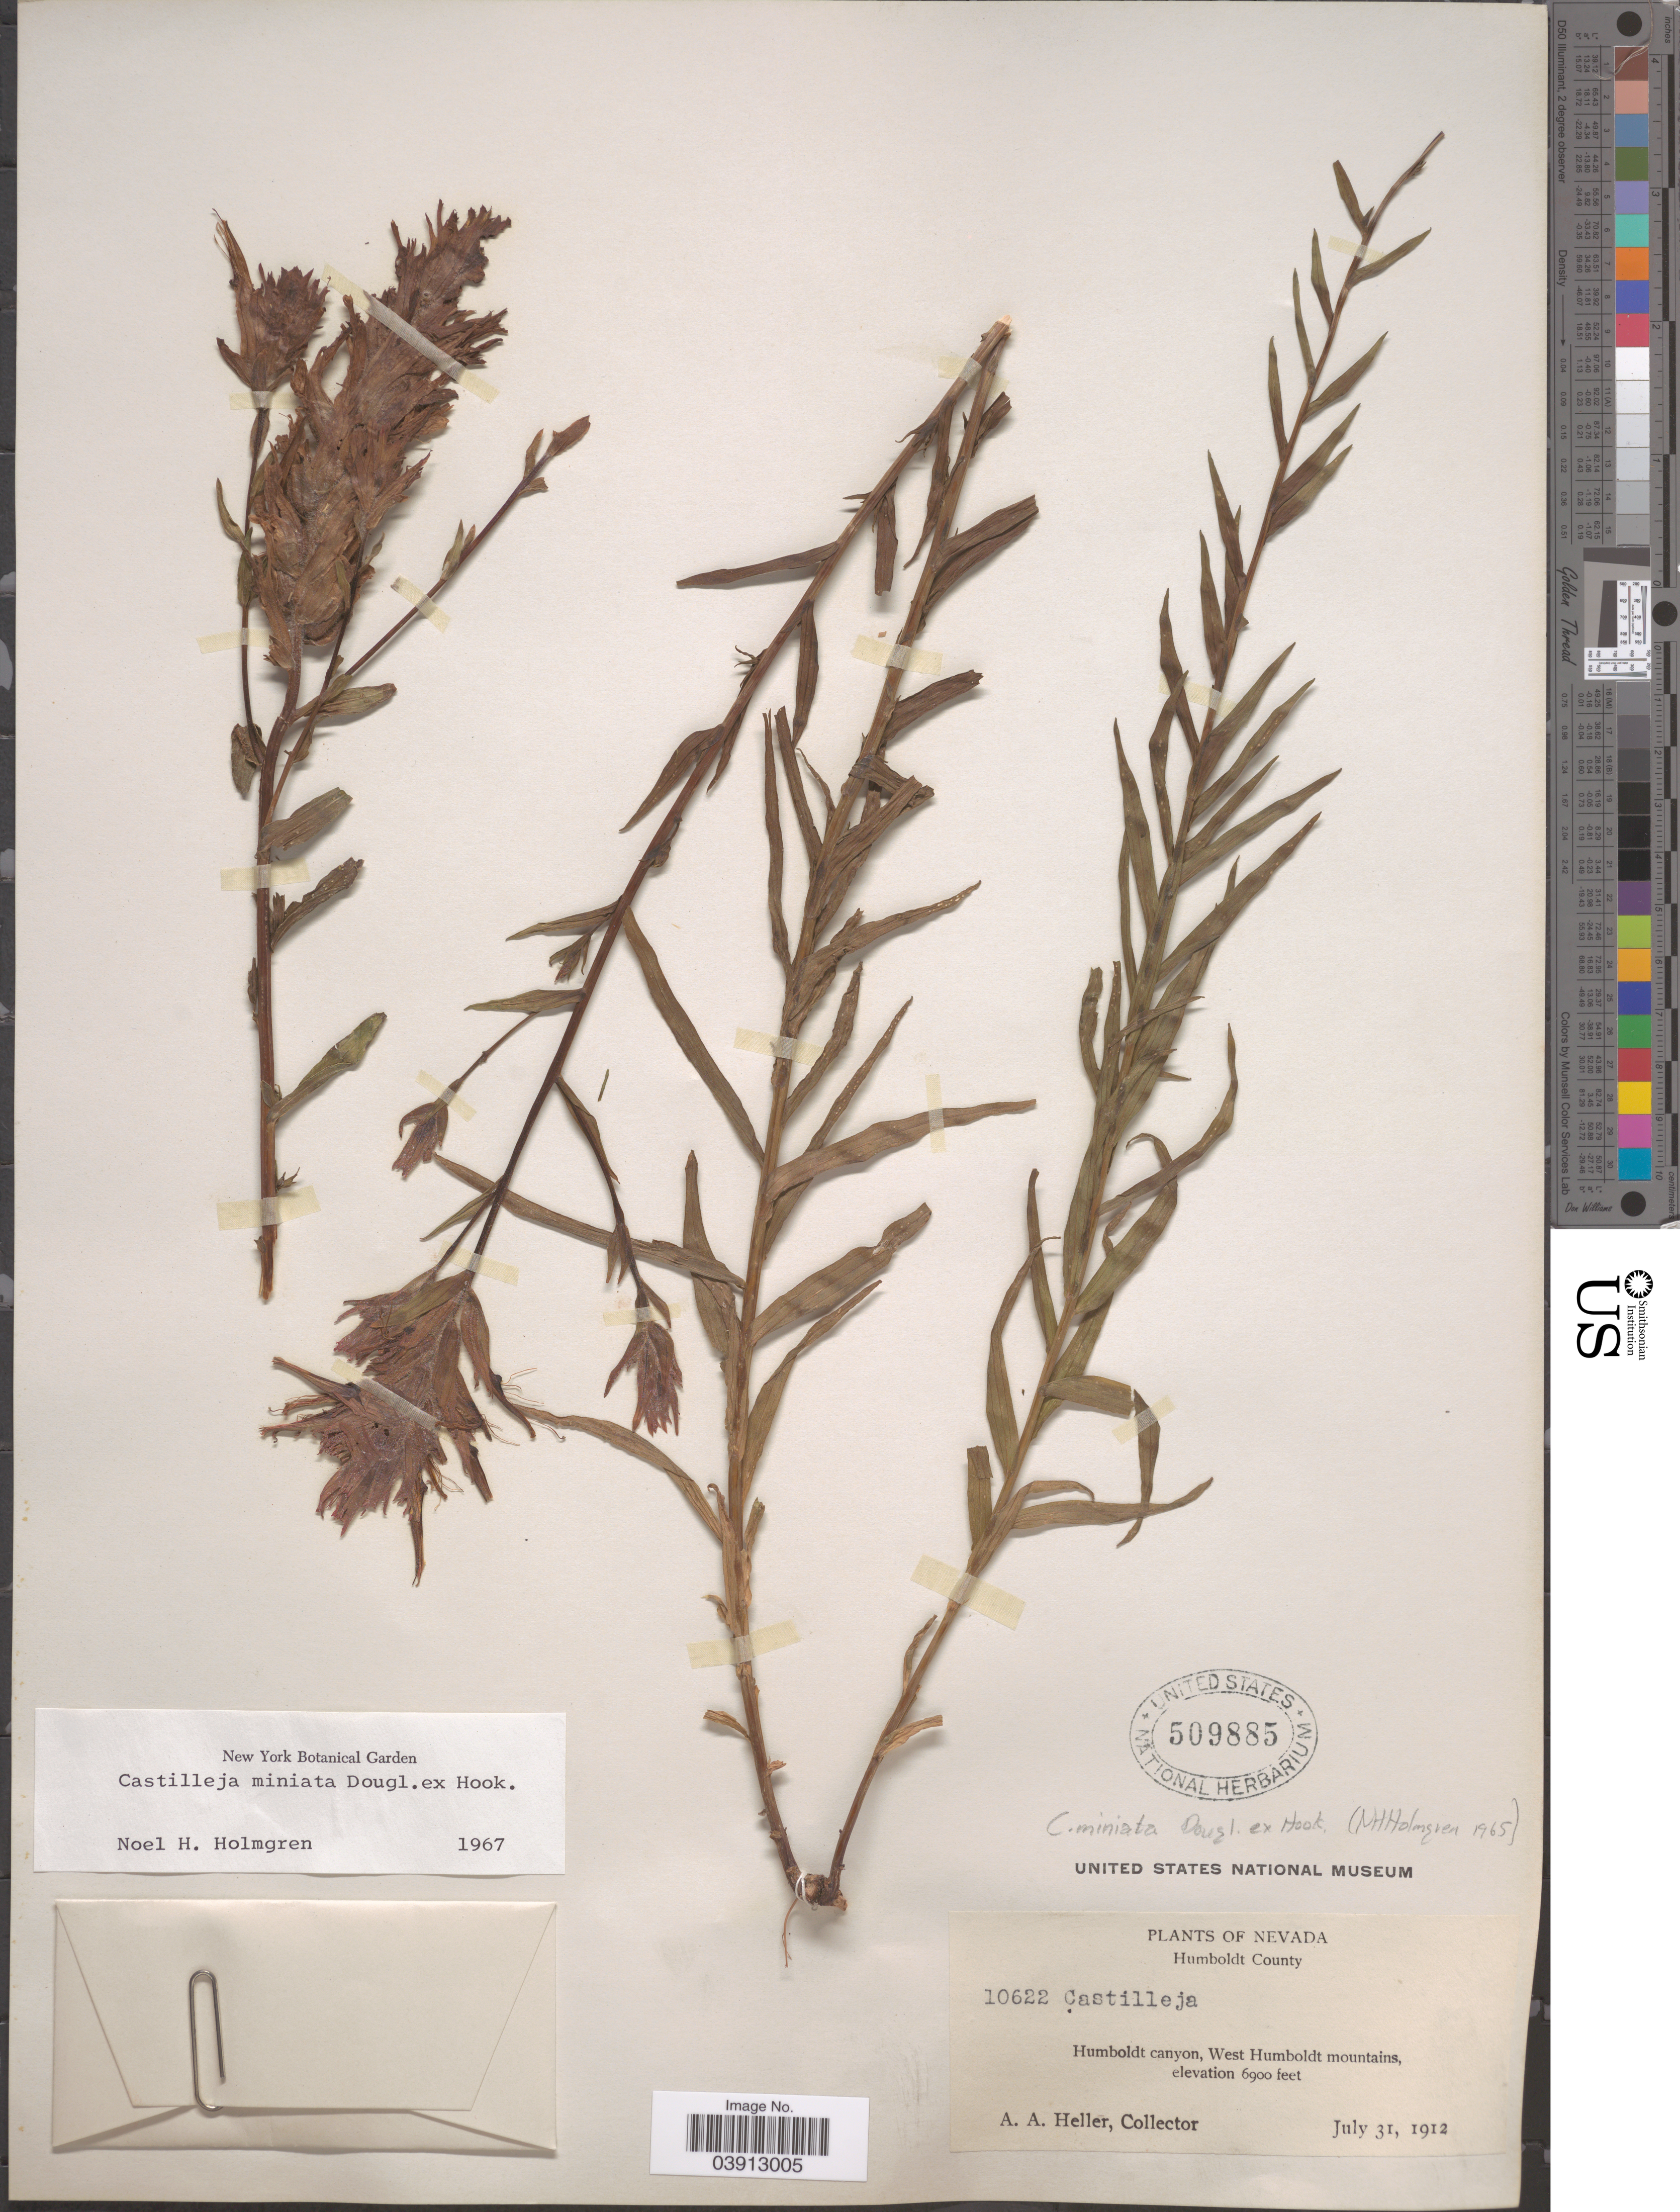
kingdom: Plantae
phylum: Tracheophyta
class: Magnoliopsida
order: Lamiales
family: Orobanchaceae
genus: Castilleja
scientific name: Castilleja miniata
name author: Douglas ex Hook.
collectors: A. A. Heller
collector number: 10622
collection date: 1912-07-31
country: United States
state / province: Nevada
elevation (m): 2103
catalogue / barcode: US 509885